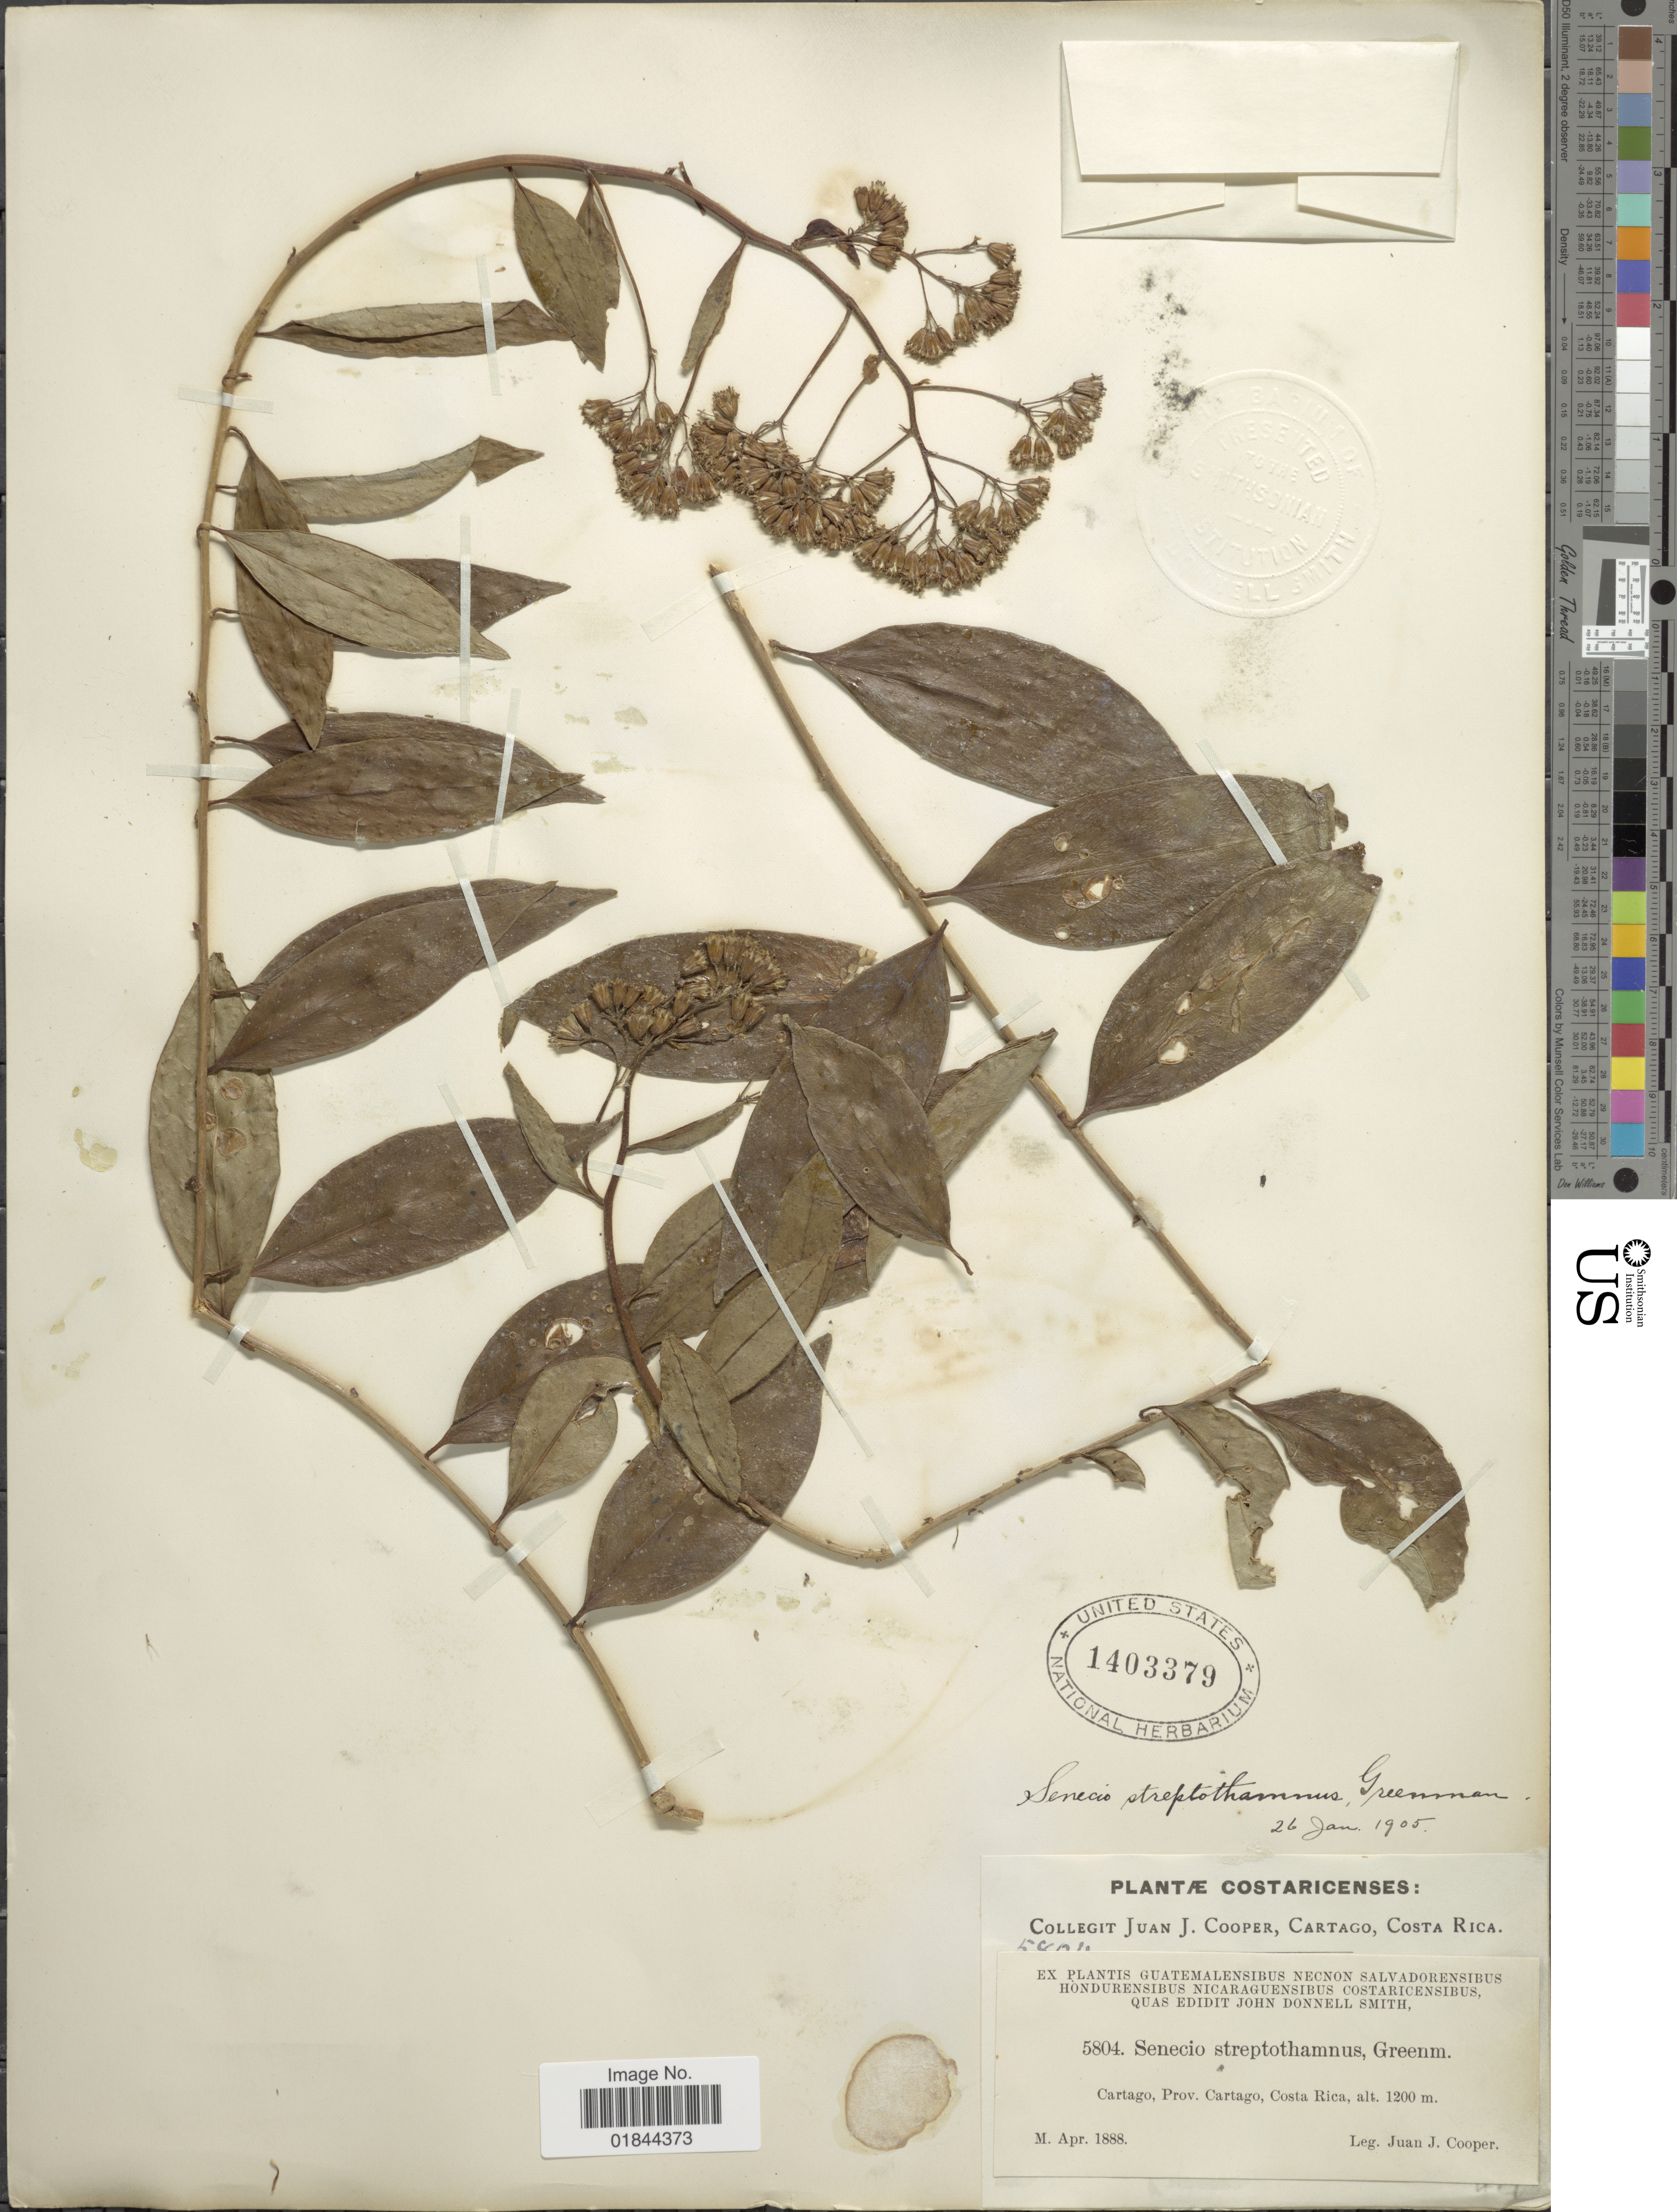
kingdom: Plantae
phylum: Tracheophyta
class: Magnoliopsida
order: Asterales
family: Asteraceae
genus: Pentacalia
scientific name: Pentacalia streptothamna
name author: (Greenm. ex Standl.) H. Rob. & Cuatrec.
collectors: J. J. Cooper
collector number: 5804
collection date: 1888-04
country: Costa Rica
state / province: Cartago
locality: Cartago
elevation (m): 1200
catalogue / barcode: US 1403379